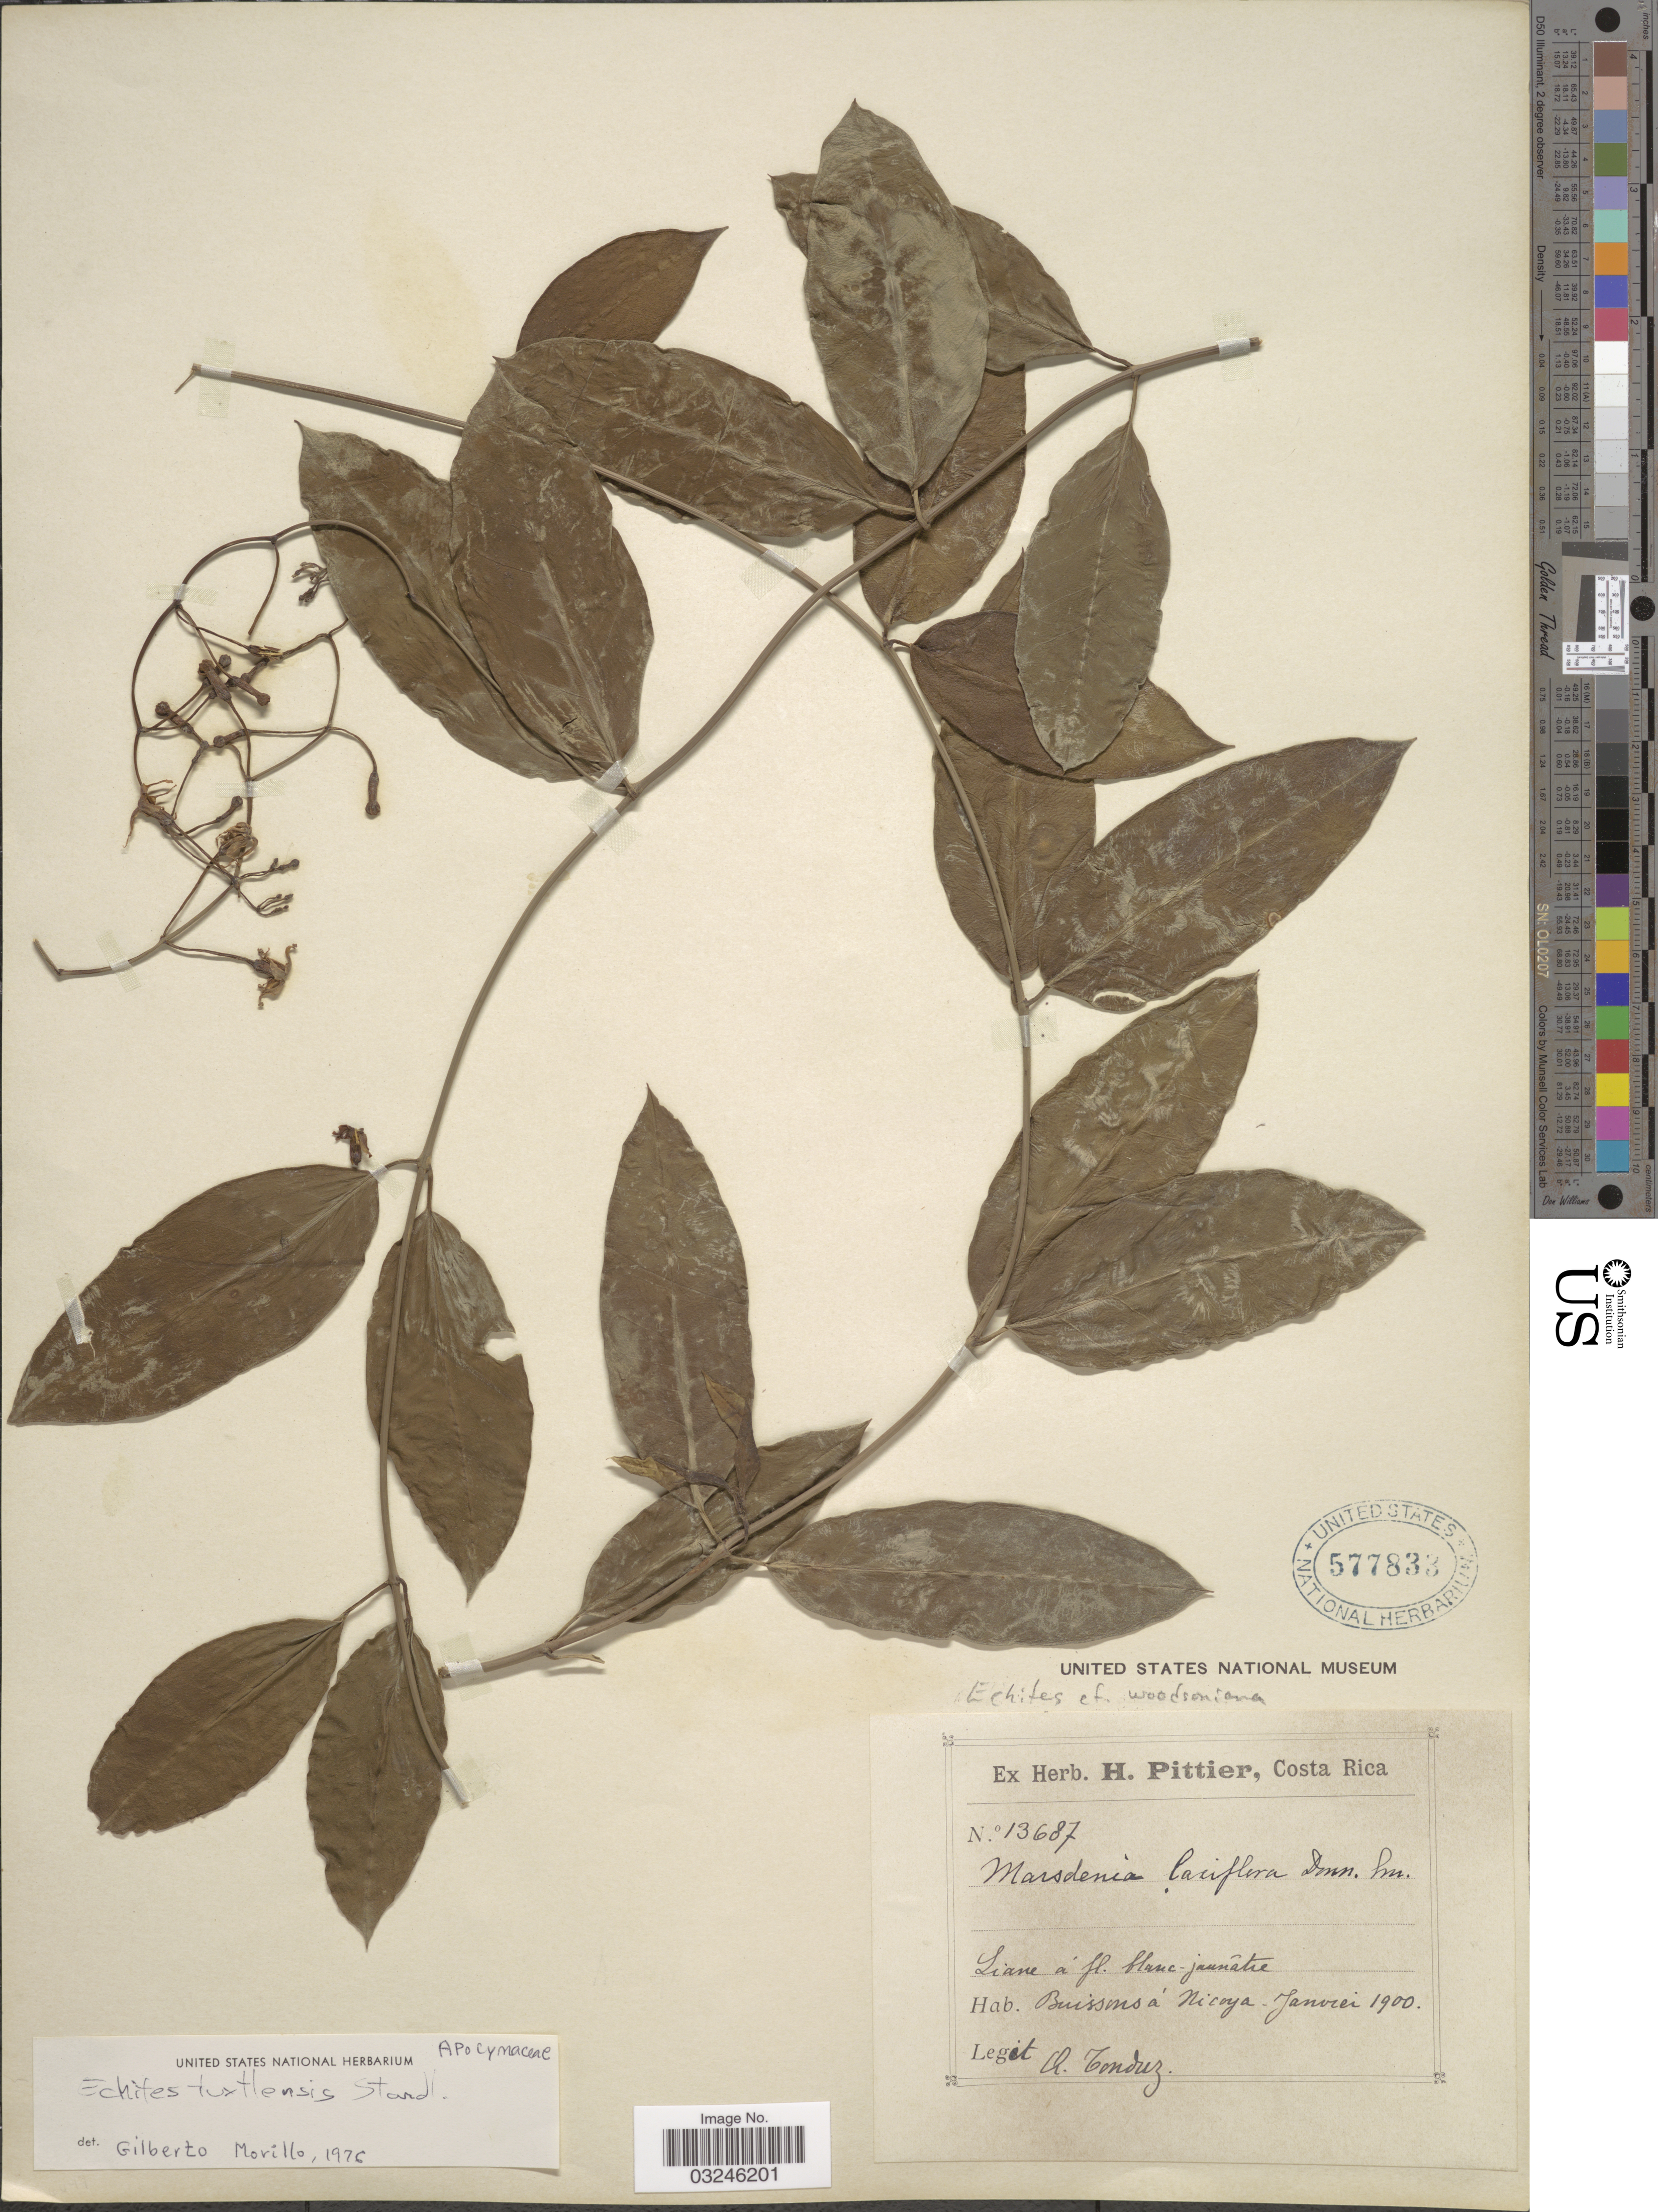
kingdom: Plantae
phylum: Tracheophyta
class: Magnoliopsida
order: Gentianales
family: Apocynaceae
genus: Echites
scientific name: Echites turbinata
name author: Woodson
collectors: A. Tonduz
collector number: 13687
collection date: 1900-01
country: Costa Rica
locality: Buissons á Nicoya.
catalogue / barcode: US 577833